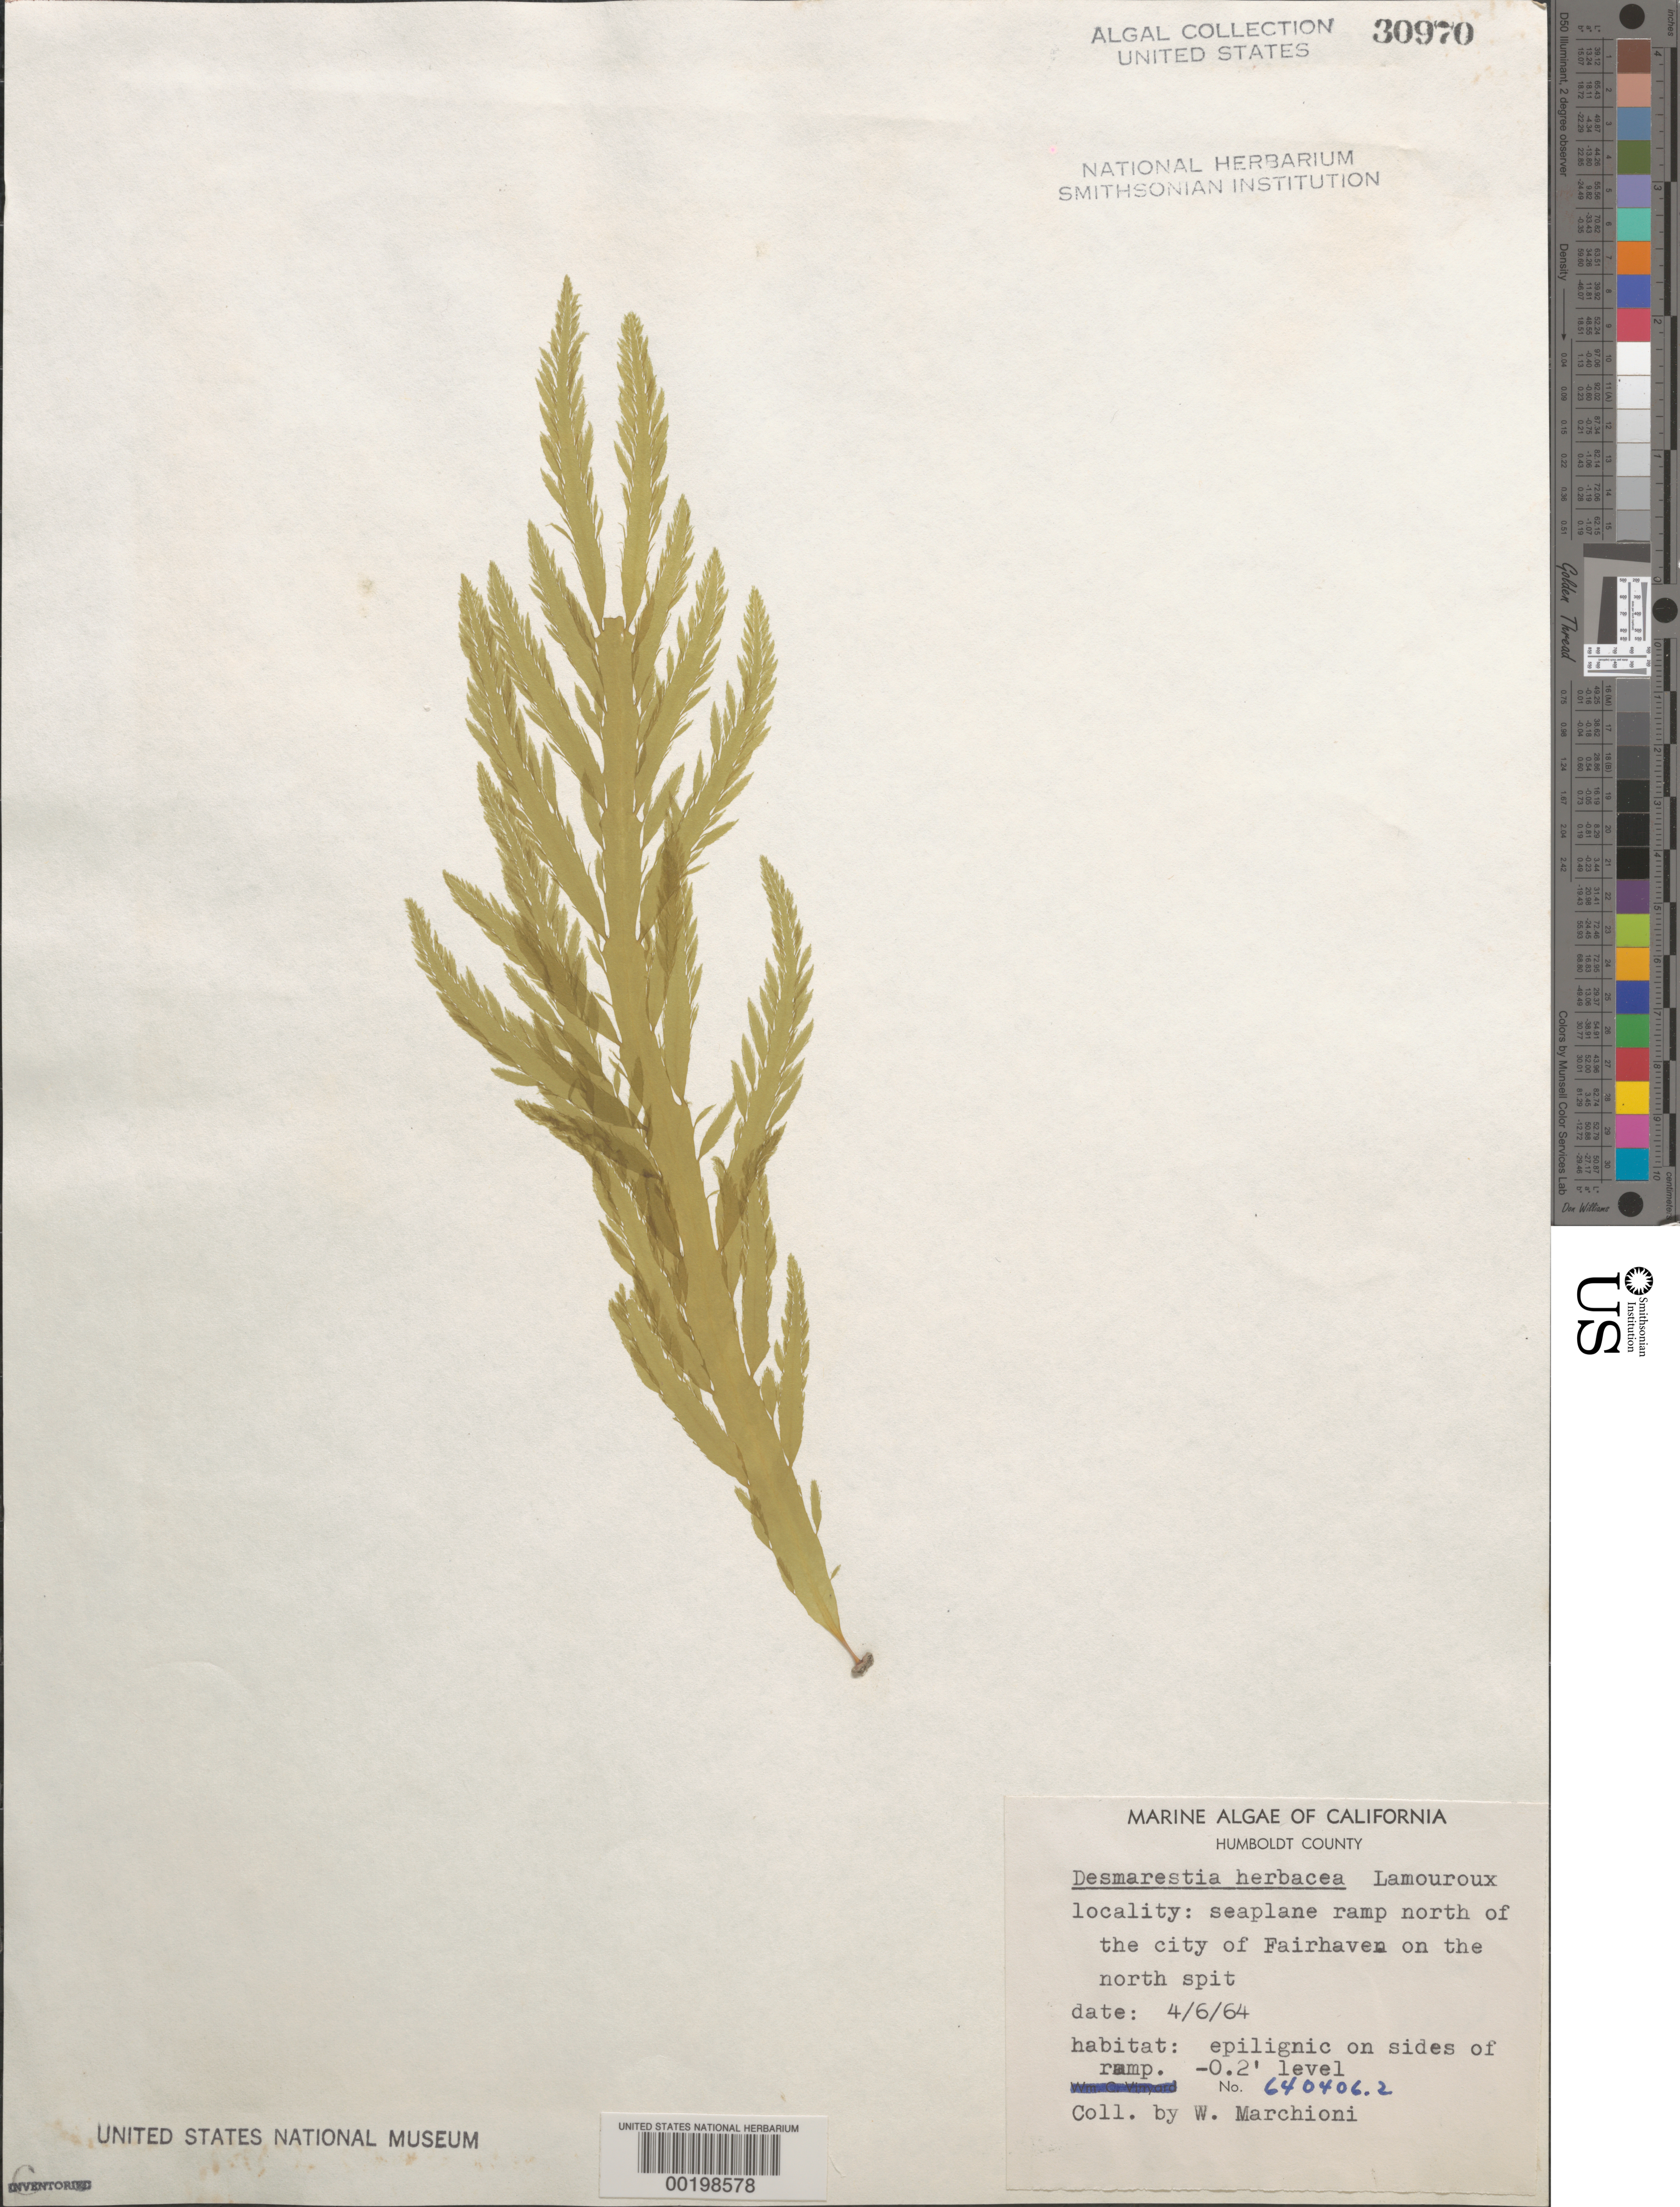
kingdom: Chromista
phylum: Ochrophyta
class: Phaeophyceae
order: Desmarestiales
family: Desmarestiaceae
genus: Desmarestia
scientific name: Desmarestia herbacea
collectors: W. Marchioni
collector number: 640406.2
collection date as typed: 06 Apr 1964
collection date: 1964-04-06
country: United States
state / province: California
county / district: Humboldt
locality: North of Fairhaven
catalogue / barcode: US 30970